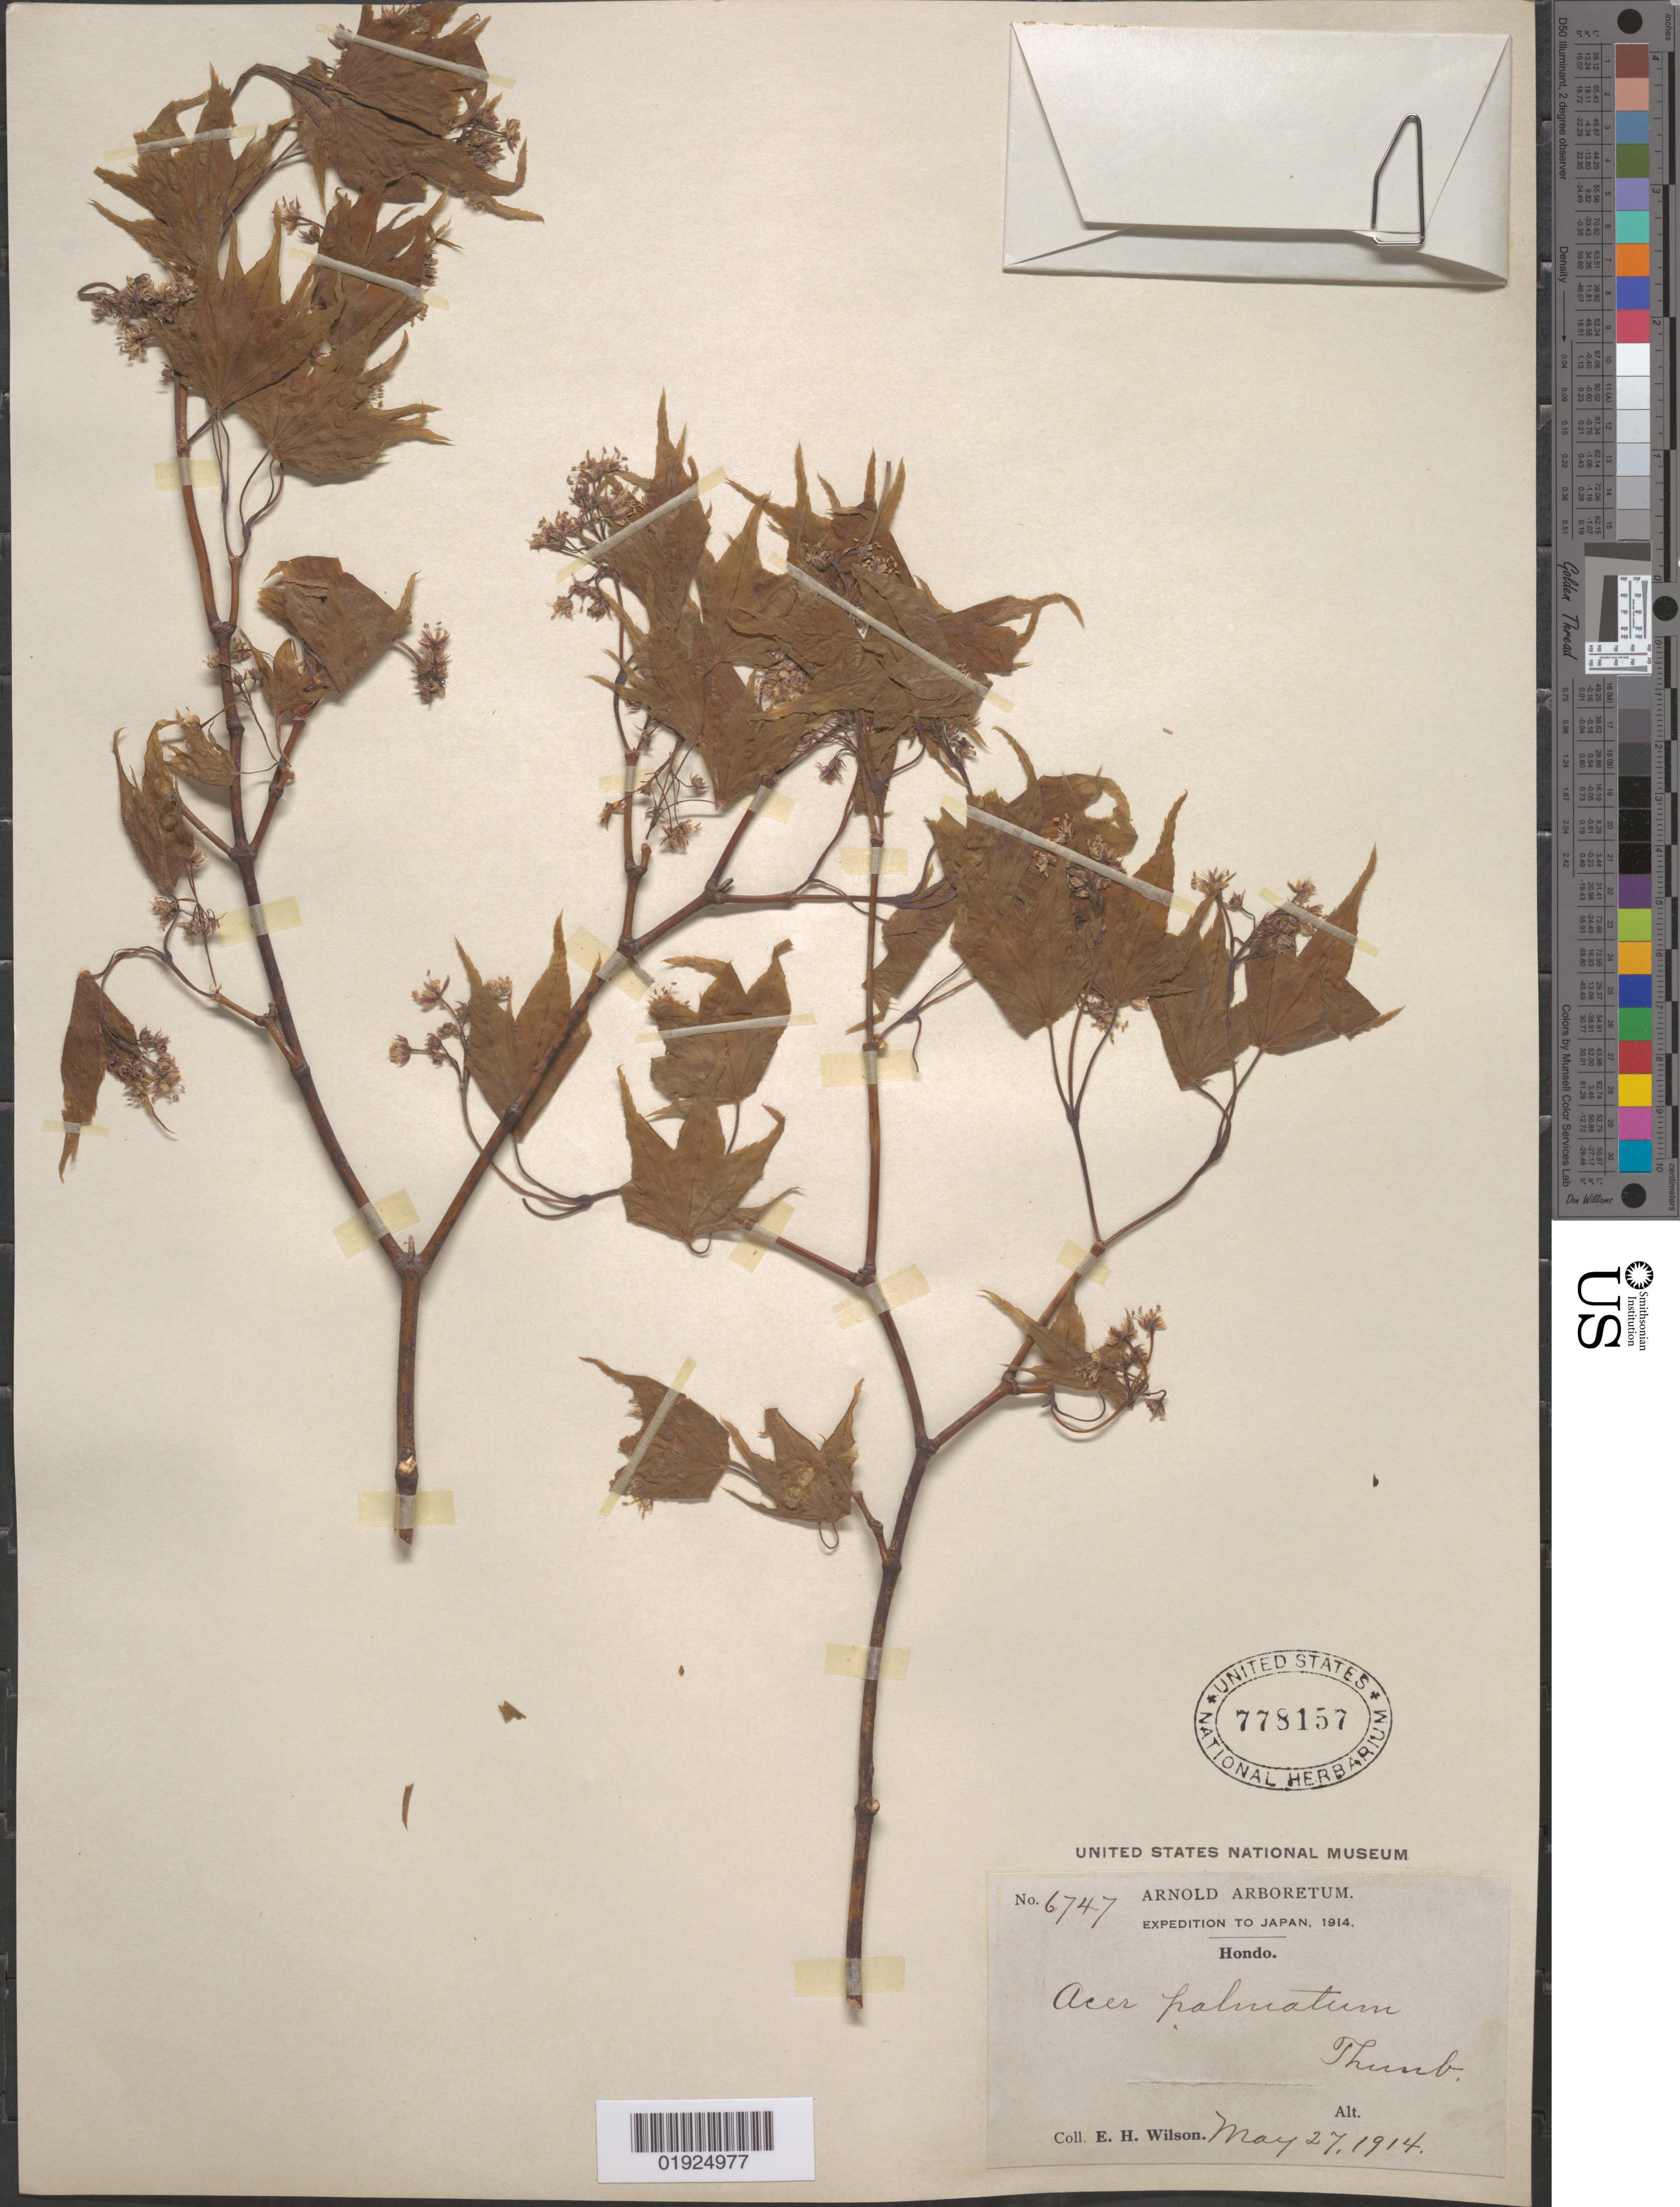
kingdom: Plantae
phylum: Tracheophyta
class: Magnoliopsida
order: Sapindales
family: Sapindaceae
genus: Acer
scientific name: Acer palmatum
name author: Thunb.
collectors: E. H. Wilson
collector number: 6747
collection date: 1914-05-27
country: Japan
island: Honshu I.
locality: Hondo [Honshu]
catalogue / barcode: US 778157